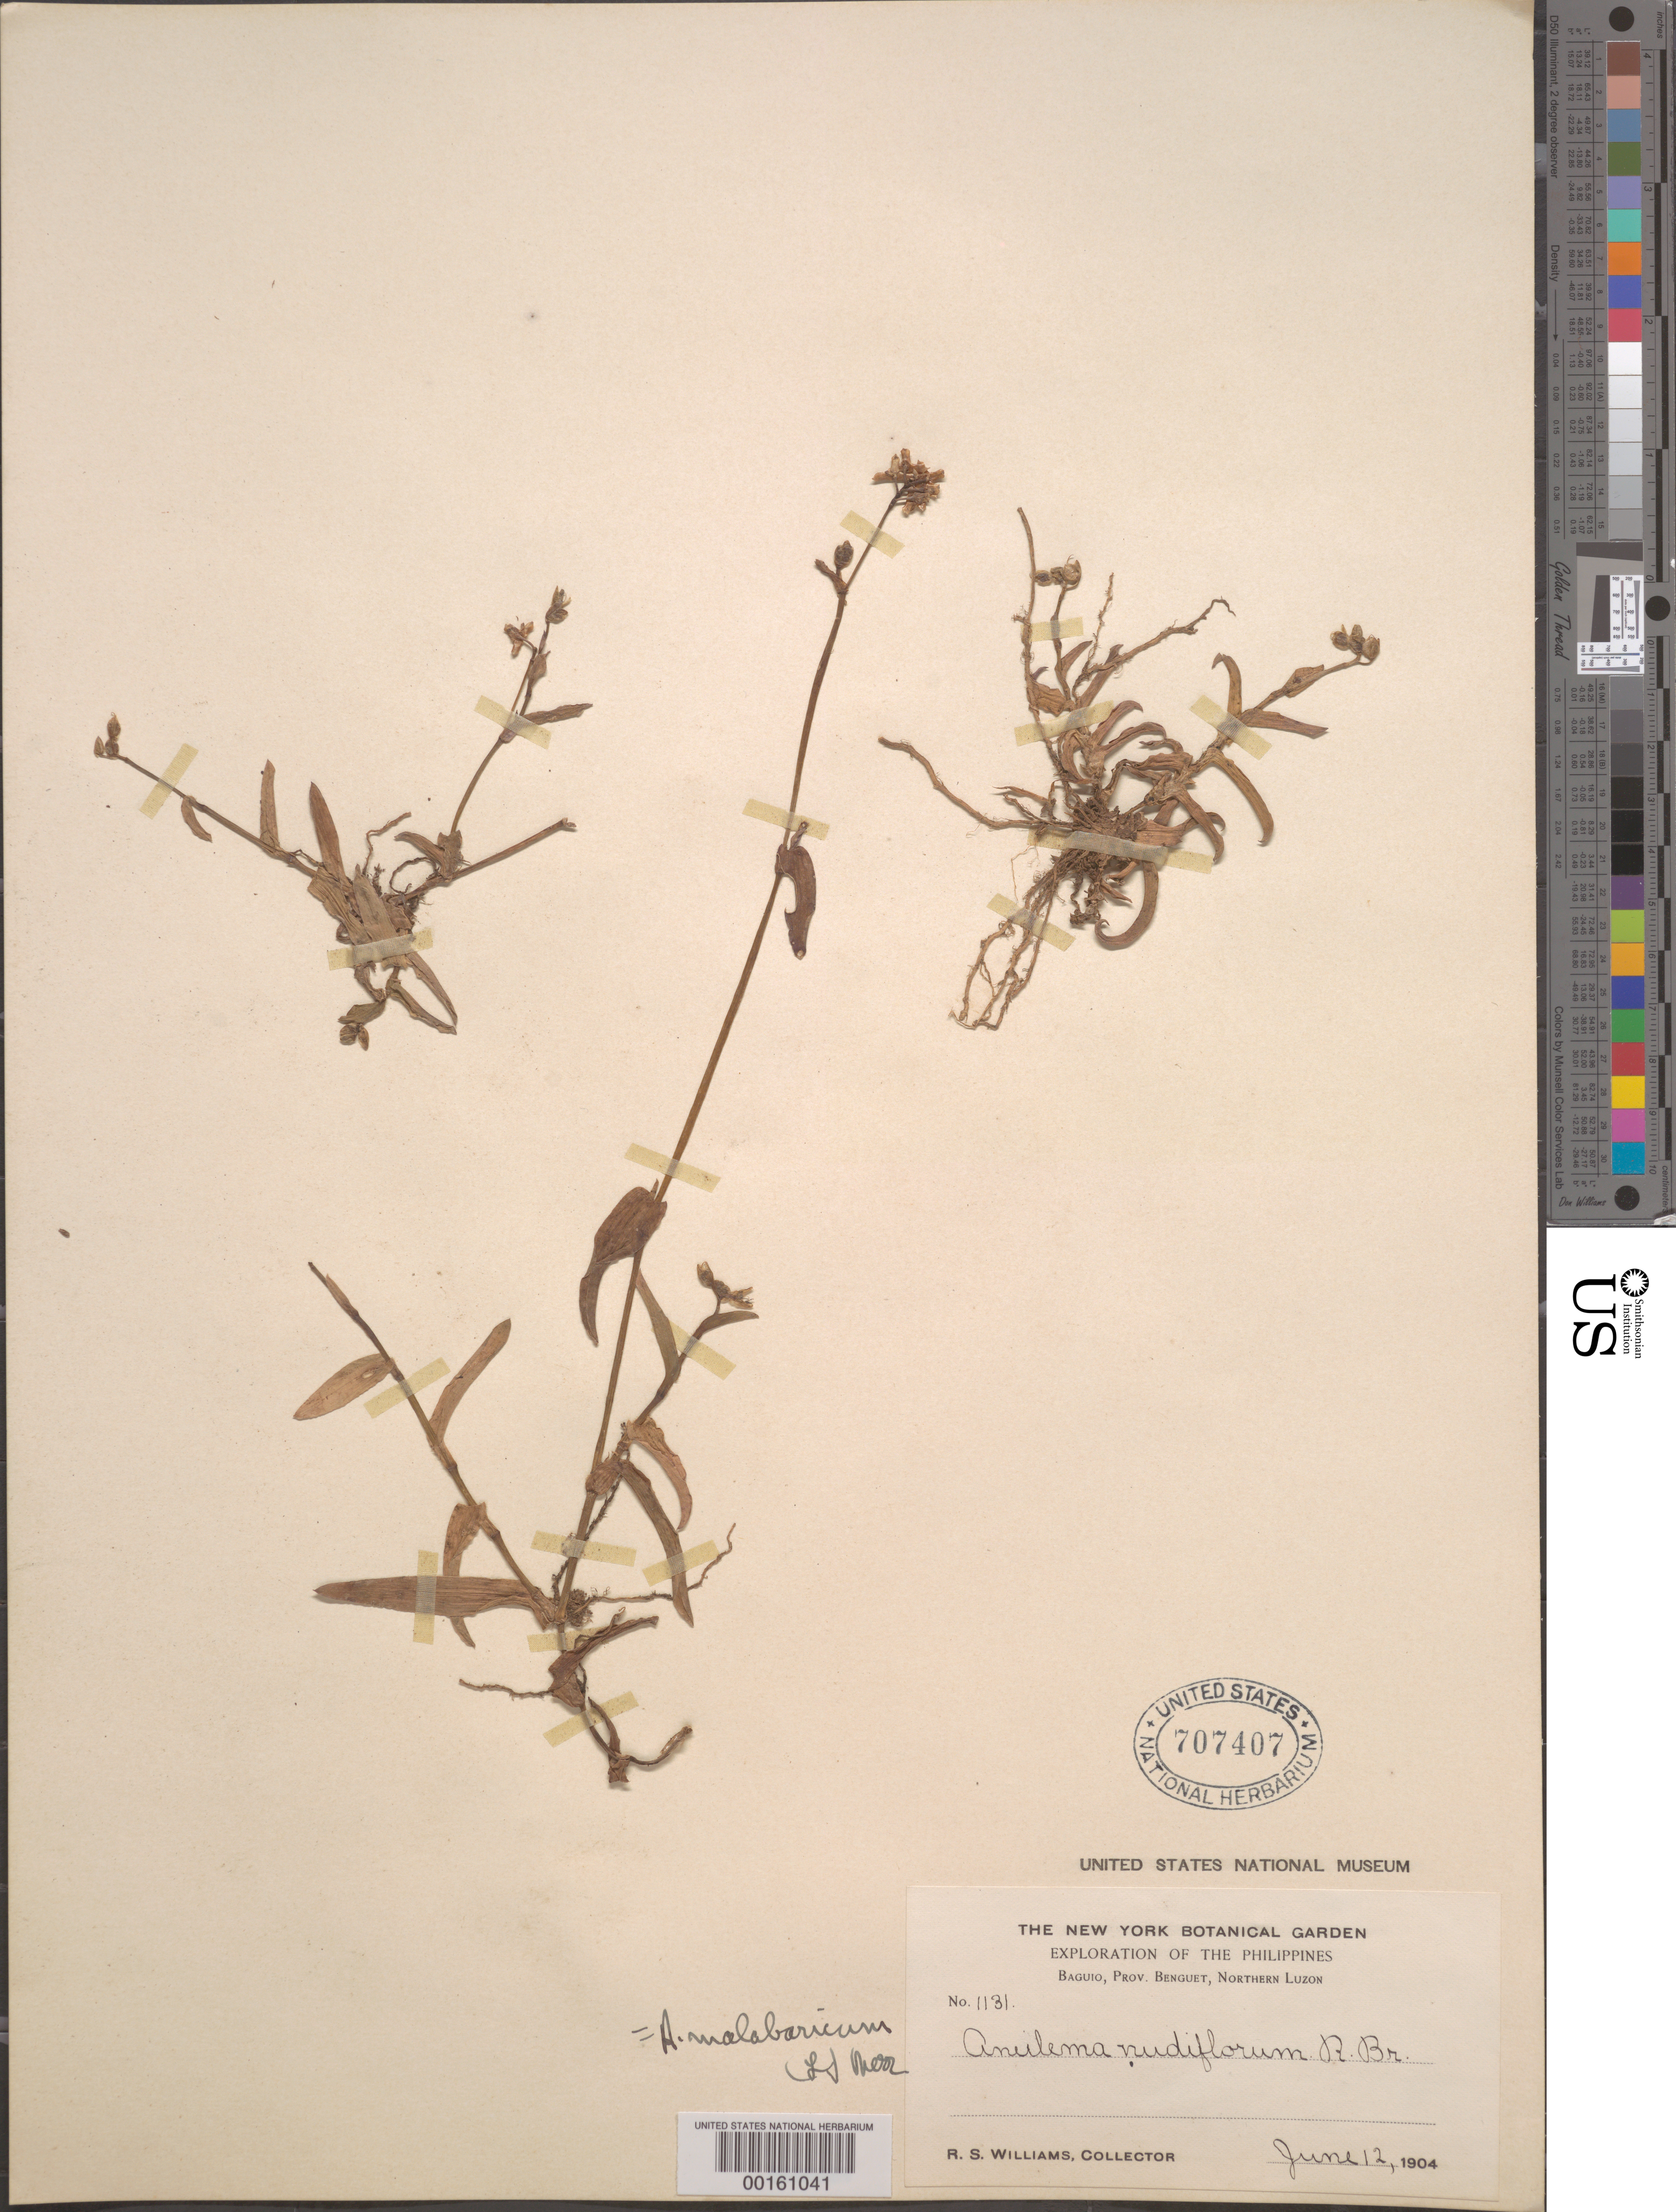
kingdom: Plantae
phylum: Tracheophyta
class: Liliopsida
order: Commelinales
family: Commelinaceae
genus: Murdannia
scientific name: Murdannia nudiflora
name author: (L.) Brenan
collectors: R. S. Williams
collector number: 1131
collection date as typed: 12 Jun 1904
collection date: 1904-06-12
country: Philippines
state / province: Cordillera (Administrative Region)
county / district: Benguet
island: Luzon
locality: Baguio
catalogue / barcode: US 707407